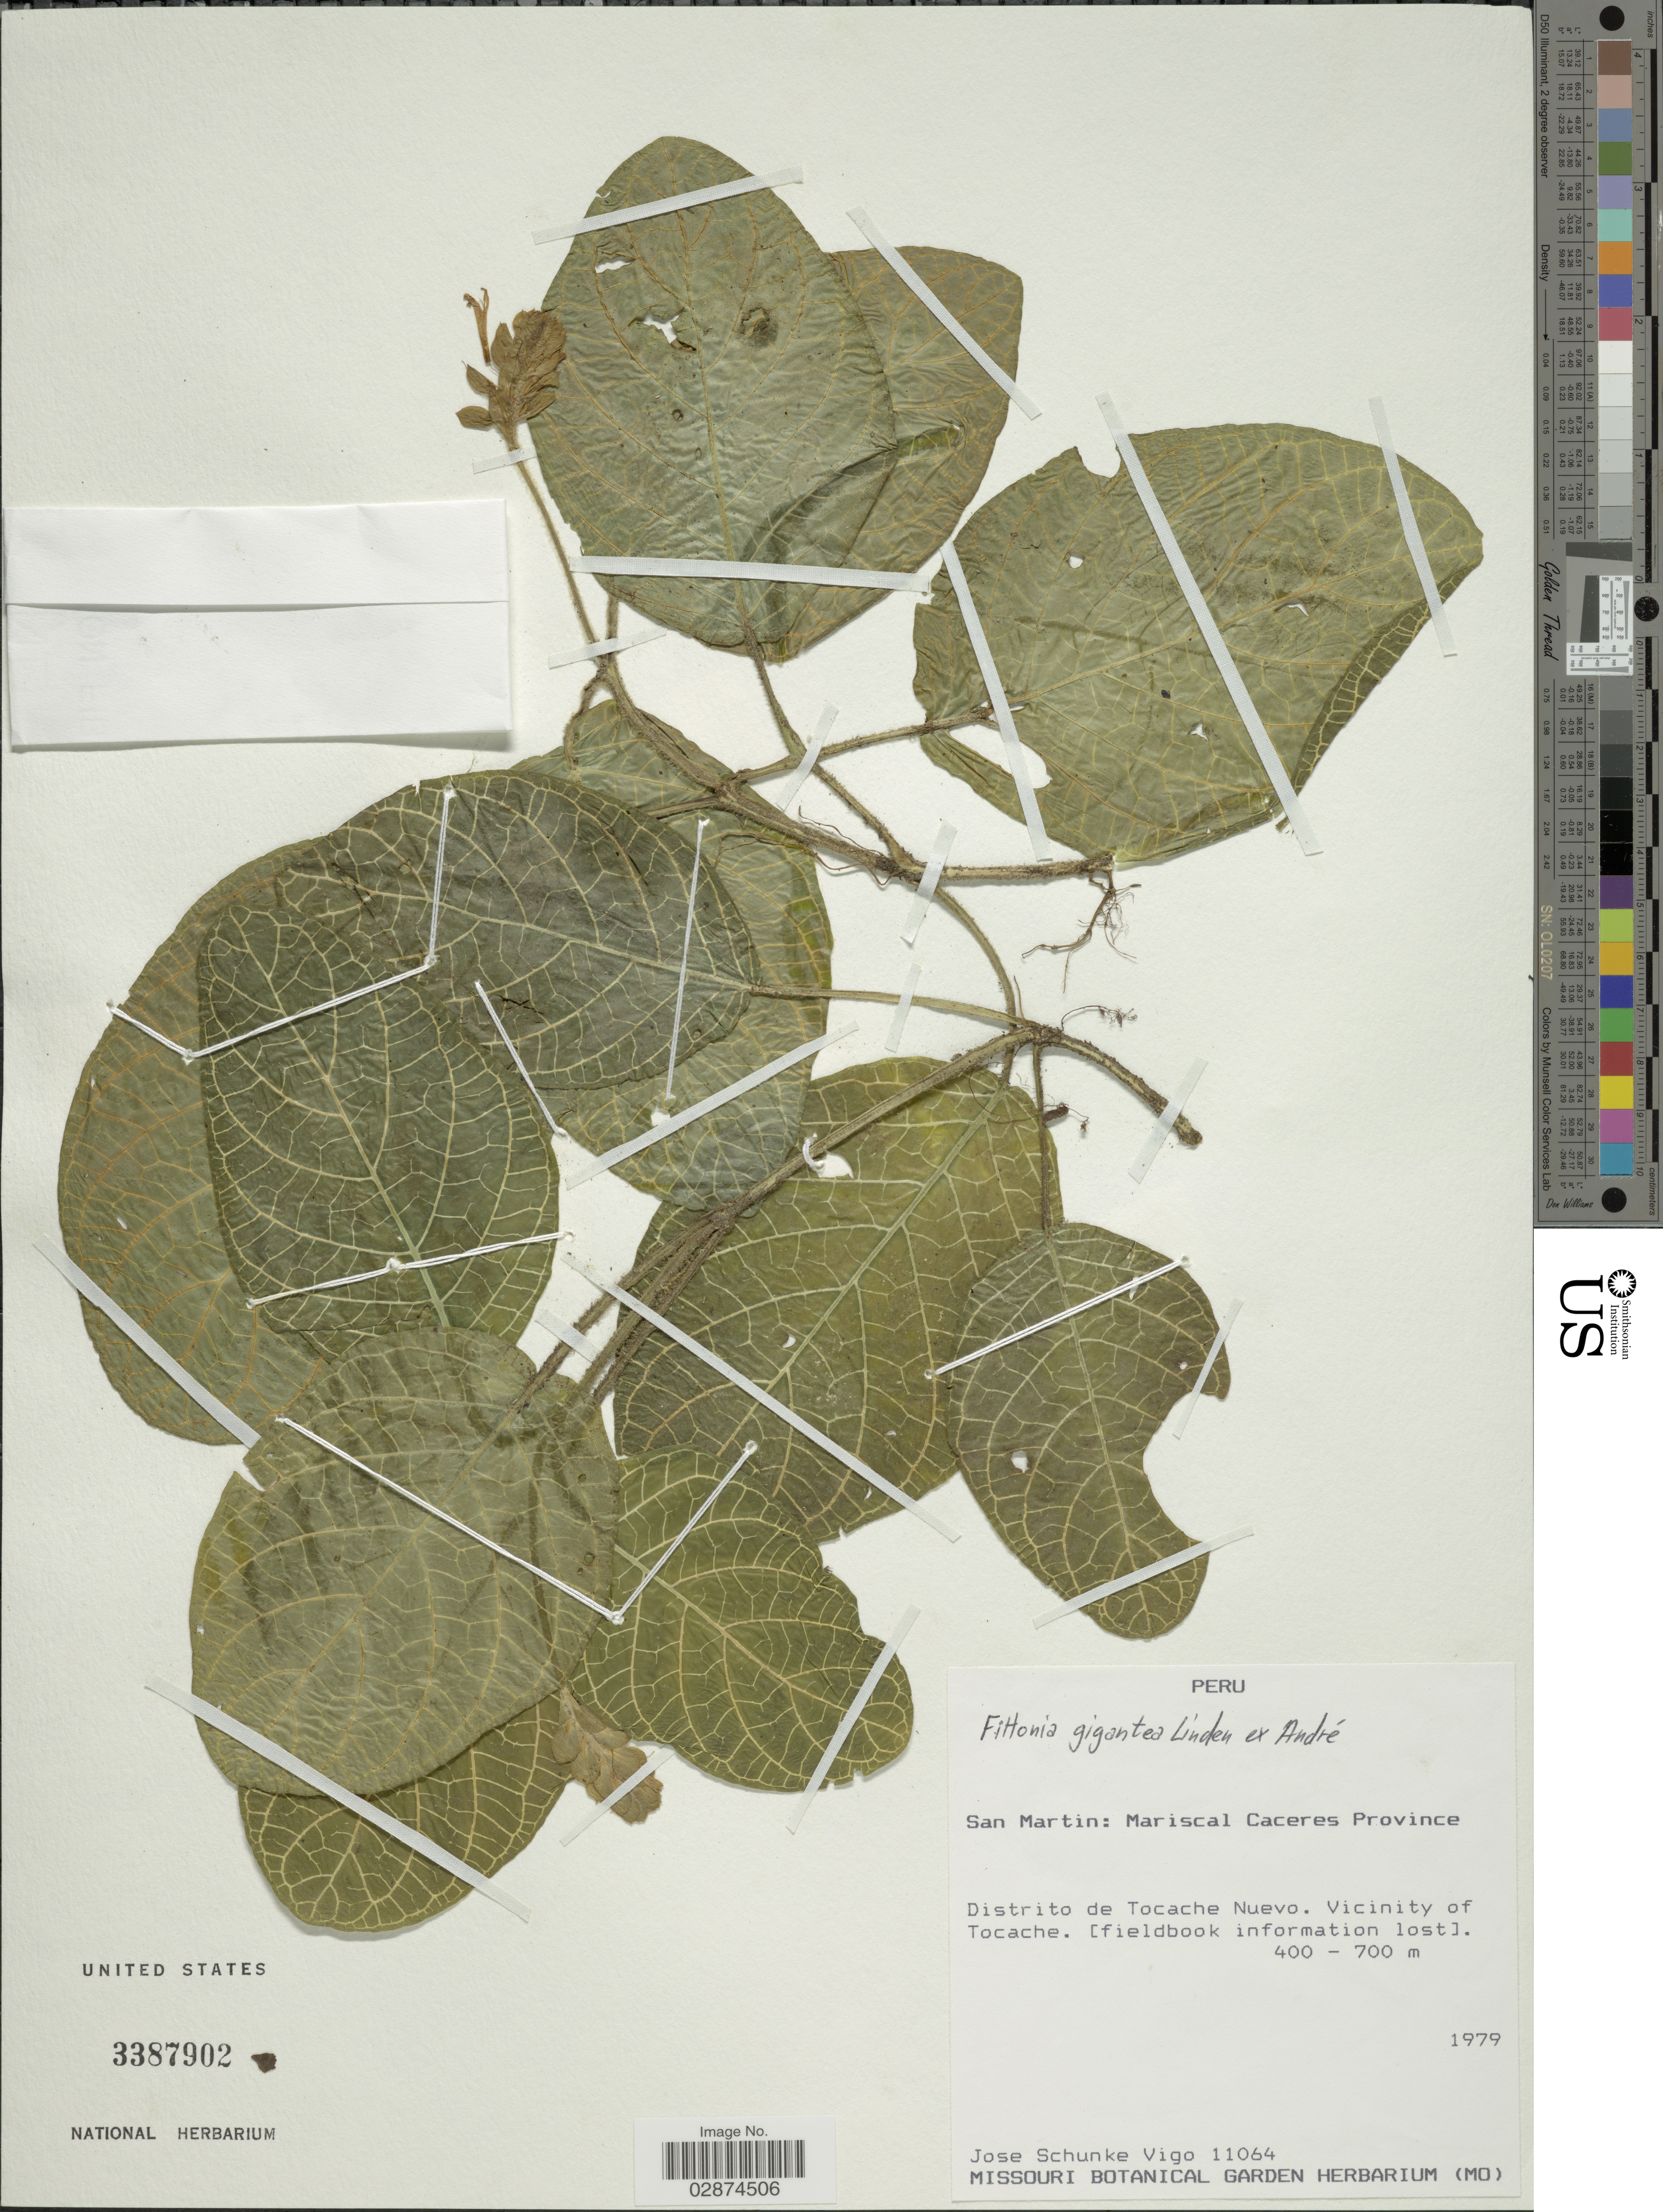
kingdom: Plantae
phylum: Tracheophyta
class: Magnoliopsida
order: Lamiales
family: Acanthaceae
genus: Fittonia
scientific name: Fittonia gigantea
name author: Linden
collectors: J. Schunke Vigo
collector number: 11064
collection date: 1979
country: Peru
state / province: San Martín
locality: Mariscal Caceres Province. Distrito de Tocache Nuevo. Vicinity of Tocache.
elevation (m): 400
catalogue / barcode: US 3387902